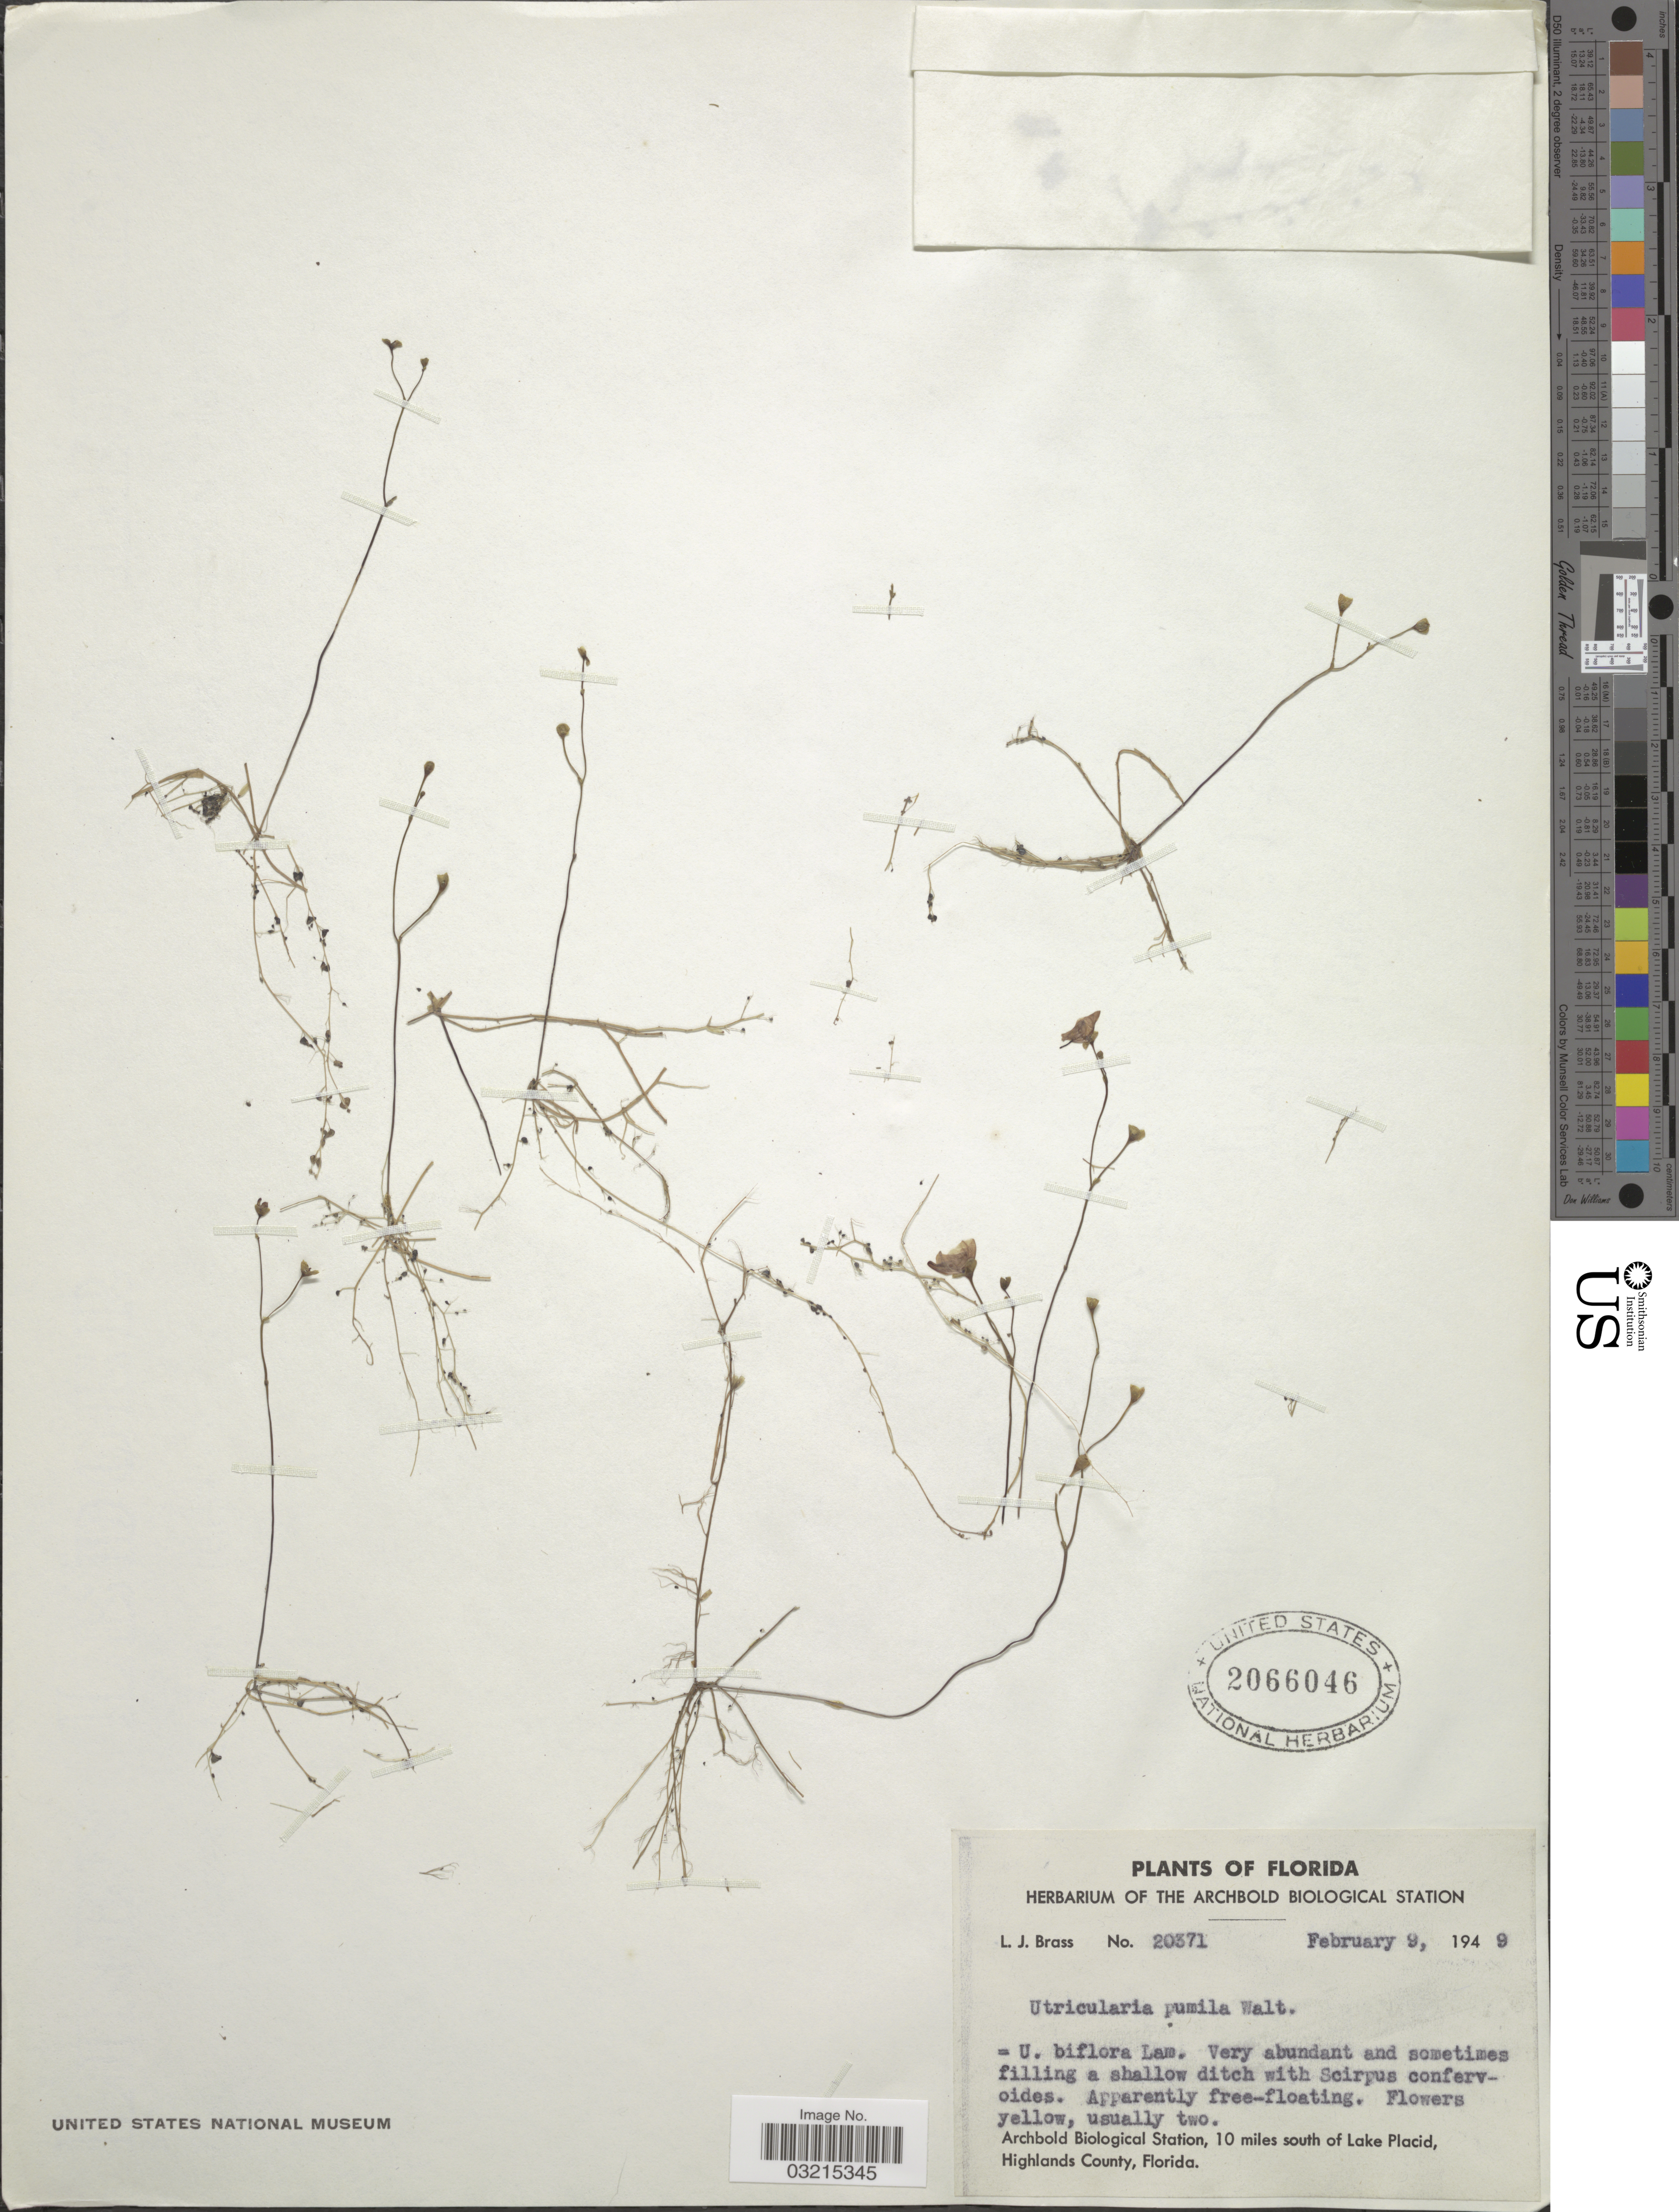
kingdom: Plantae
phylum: Tracheophyta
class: Magnoliopsida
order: Lamiales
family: Lentibulariaceae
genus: Utricularia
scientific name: Utricularia pumila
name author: Walter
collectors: L. J. Brass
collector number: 20371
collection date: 1949-02-09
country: United States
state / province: Florida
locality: Archbold Biological Station, 10 miles south of Lake Placid, Highlands County.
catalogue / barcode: US 2066046